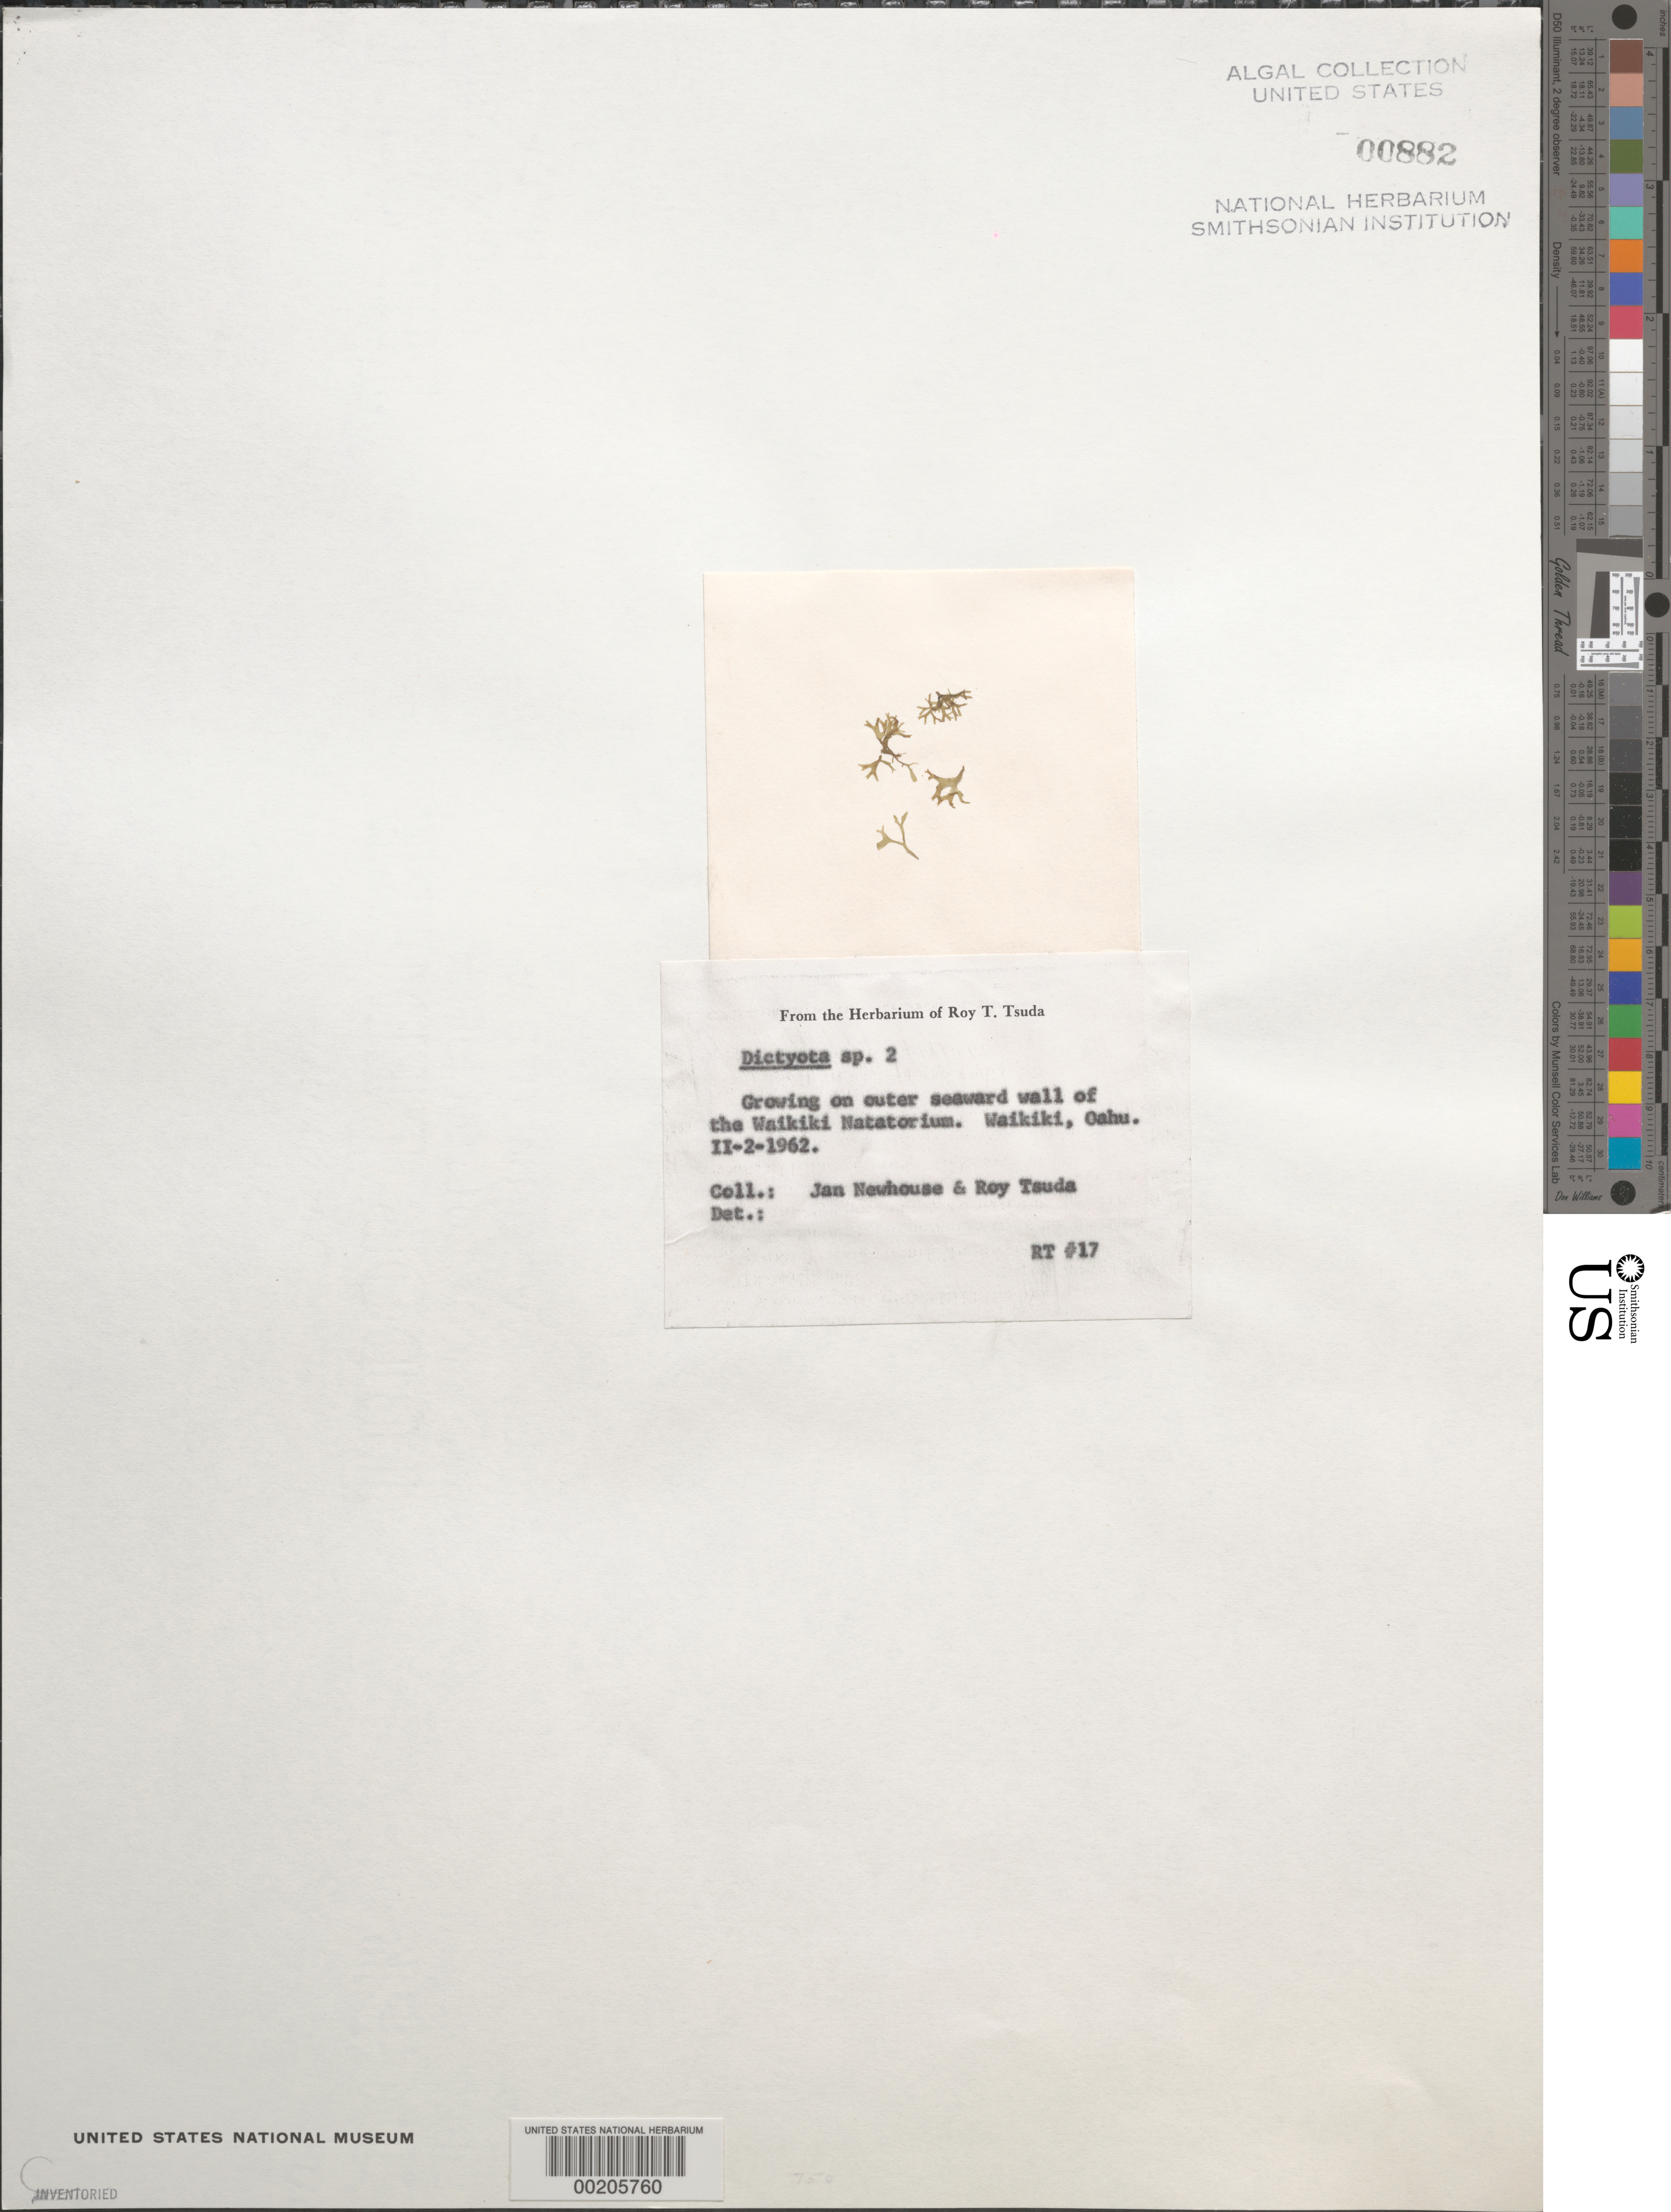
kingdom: Chromista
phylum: Ochrophyta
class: Phaeophyceae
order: Dictyotales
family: Dictyotaceae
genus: Dictyota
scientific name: Dictyota sp.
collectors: W. J. Newhouse & R. Tsuda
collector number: Rt 17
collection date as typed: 02 Feb 1962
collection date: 1962-02-02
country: United States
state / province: Hawaii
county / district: Honolulu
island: Oahu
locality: Waikiki, Waikiki Natatorium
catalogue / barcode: US 882